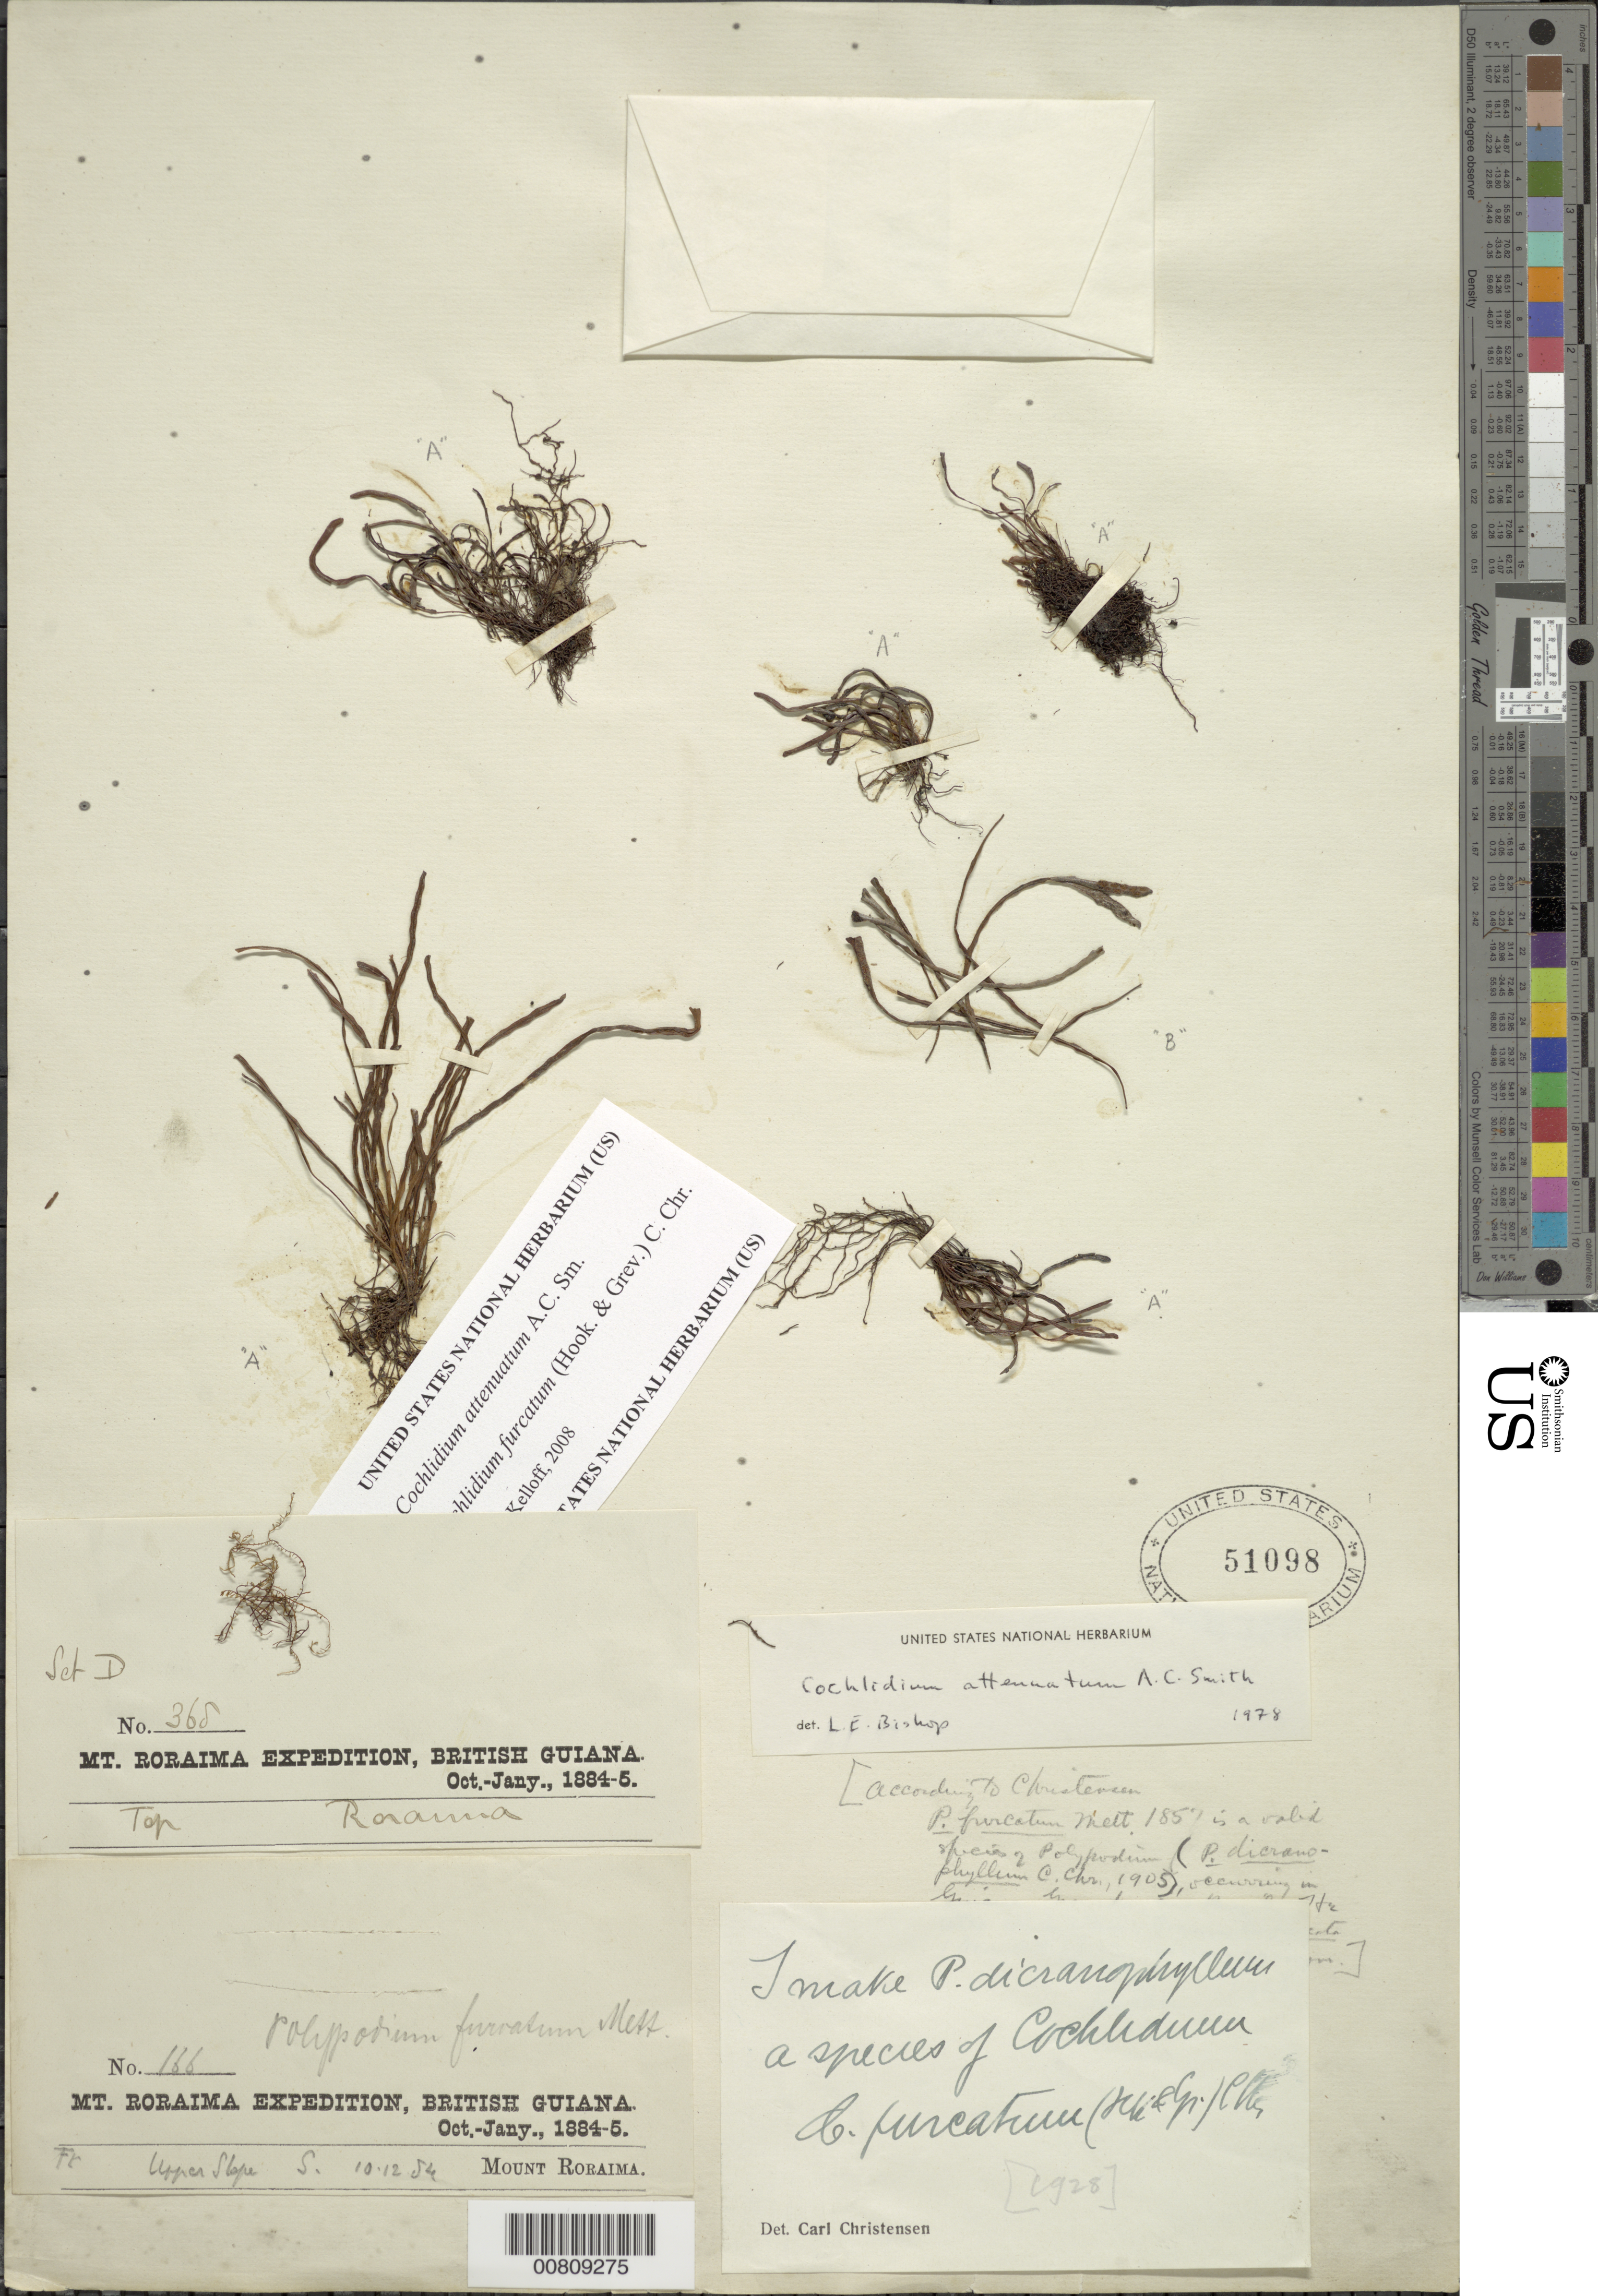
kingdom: Plantae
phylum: Tracheophyta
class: Polypodiopsida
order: Polypodiales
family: Polypodiaceae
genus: Cochlidium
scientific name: Cochlidium attenuatum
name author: A.C. Sm.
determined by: Bishop, L. E.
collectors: E. F. im Thurn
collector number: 166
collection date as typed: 10 December 1884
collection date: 1884-12-10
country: Guyana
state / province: Cuyuni-Mazaruni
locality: Mt. Roraima, upper slope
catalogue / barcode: US 51098